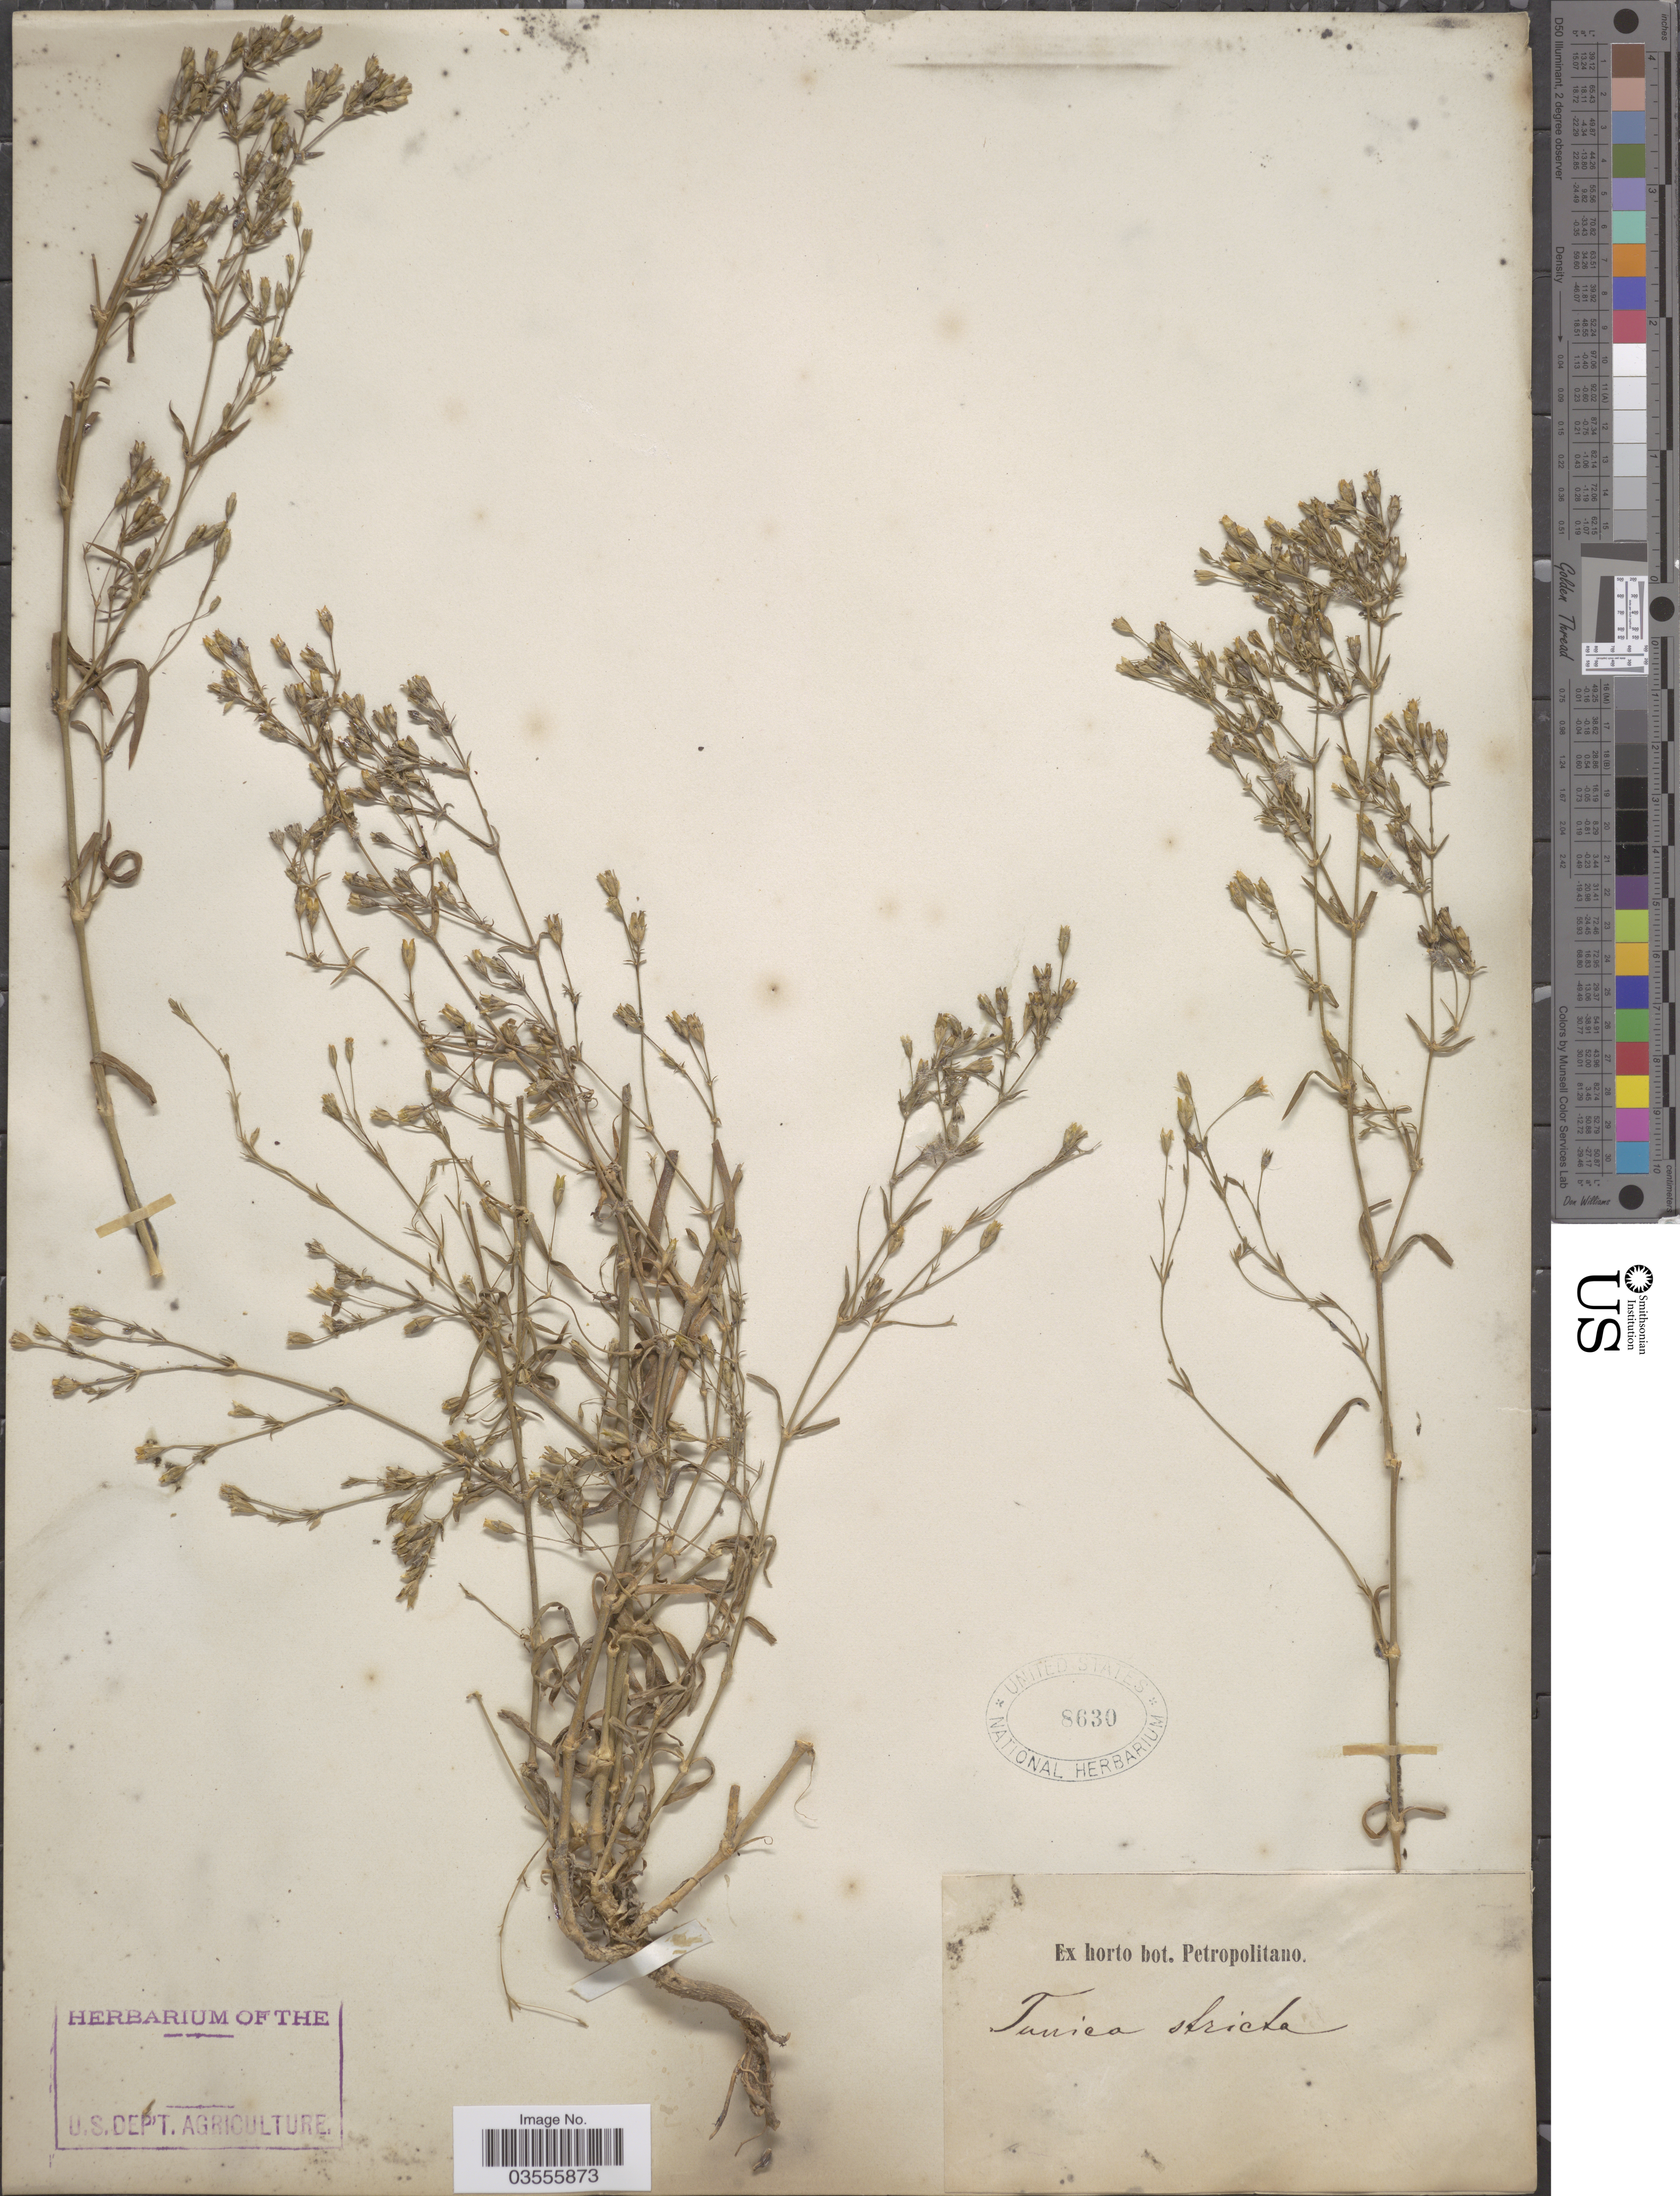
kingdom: Plantae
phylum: Tracheophyta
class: Magnoliopsida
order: Caryophyllales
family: Caryophyllaceae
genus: Dianthus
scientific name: Dianthus recticaulis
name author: Ledeb.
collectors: ex Horto Bot. Petropolitano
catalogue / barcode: US 8630